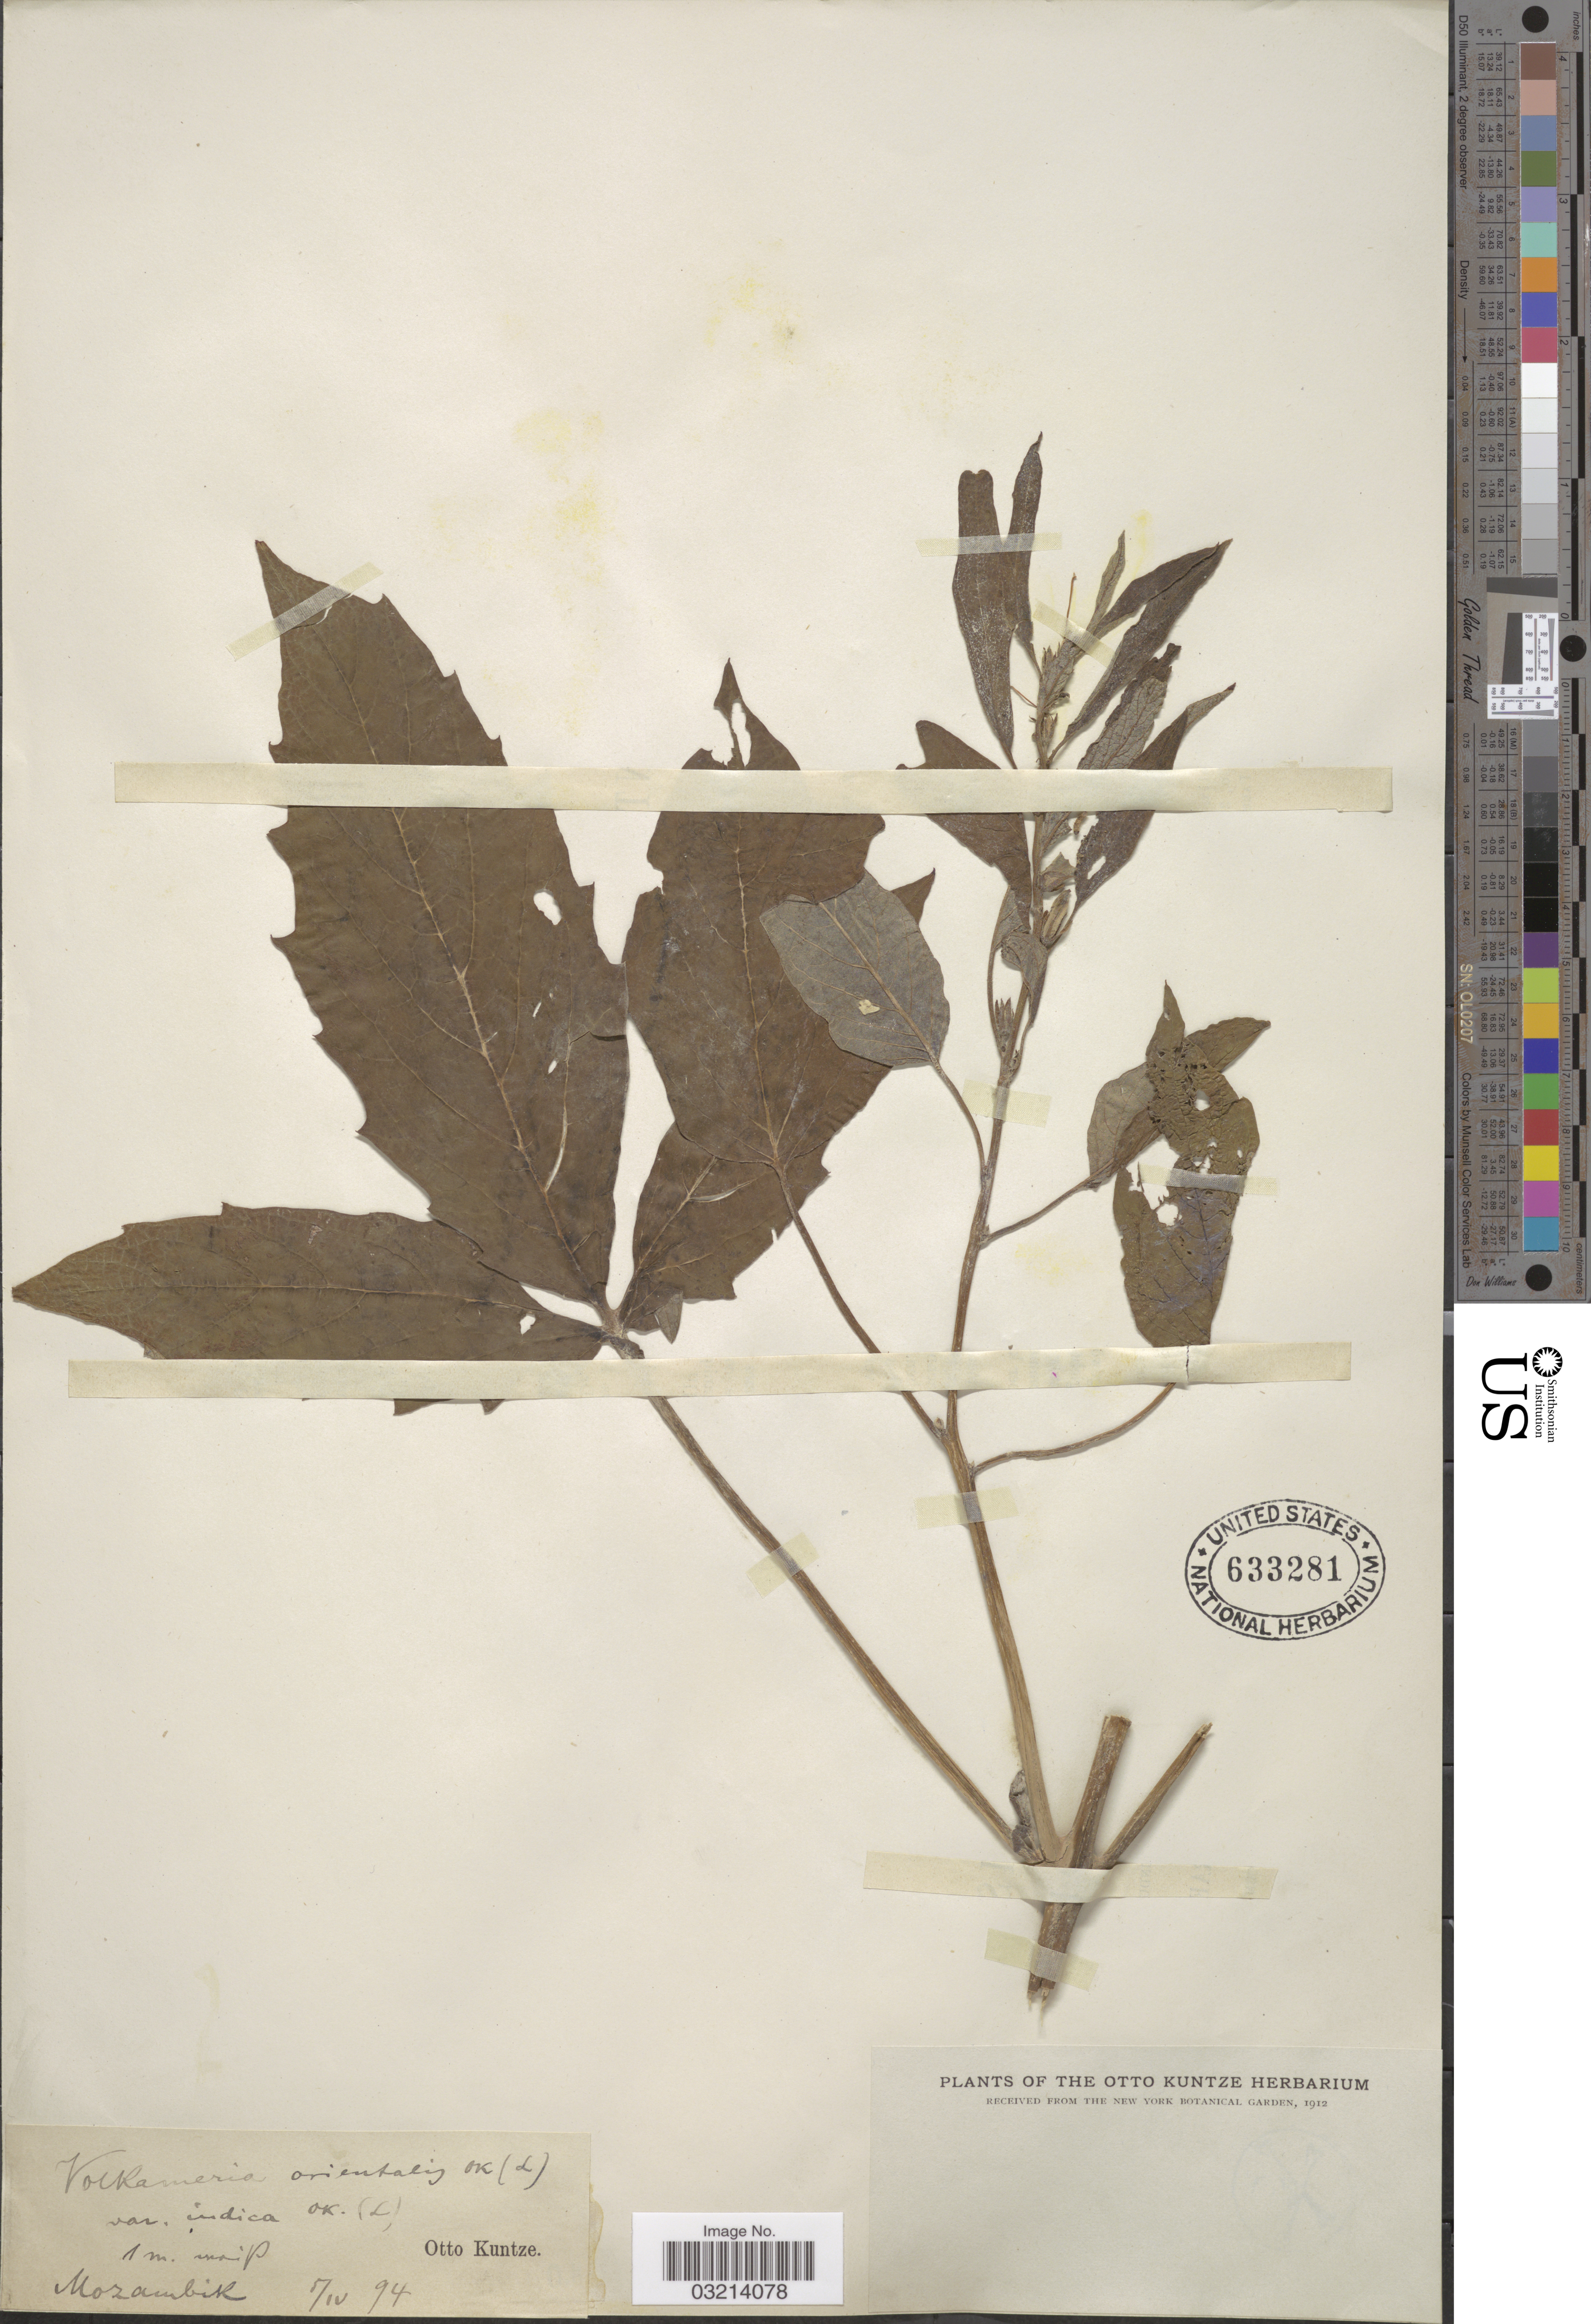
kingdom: Plantae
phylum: Tracheophyta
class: Magnoliopsida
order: Lamiales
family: Pedaliaceae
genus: Sesamum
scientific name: Sesamum indicum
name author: L.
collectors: C.E.O. Kuntze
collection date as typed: Transcribed d/m/y: 5/4/97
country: Mozambique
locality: Mozambik.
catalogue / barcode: US 633281